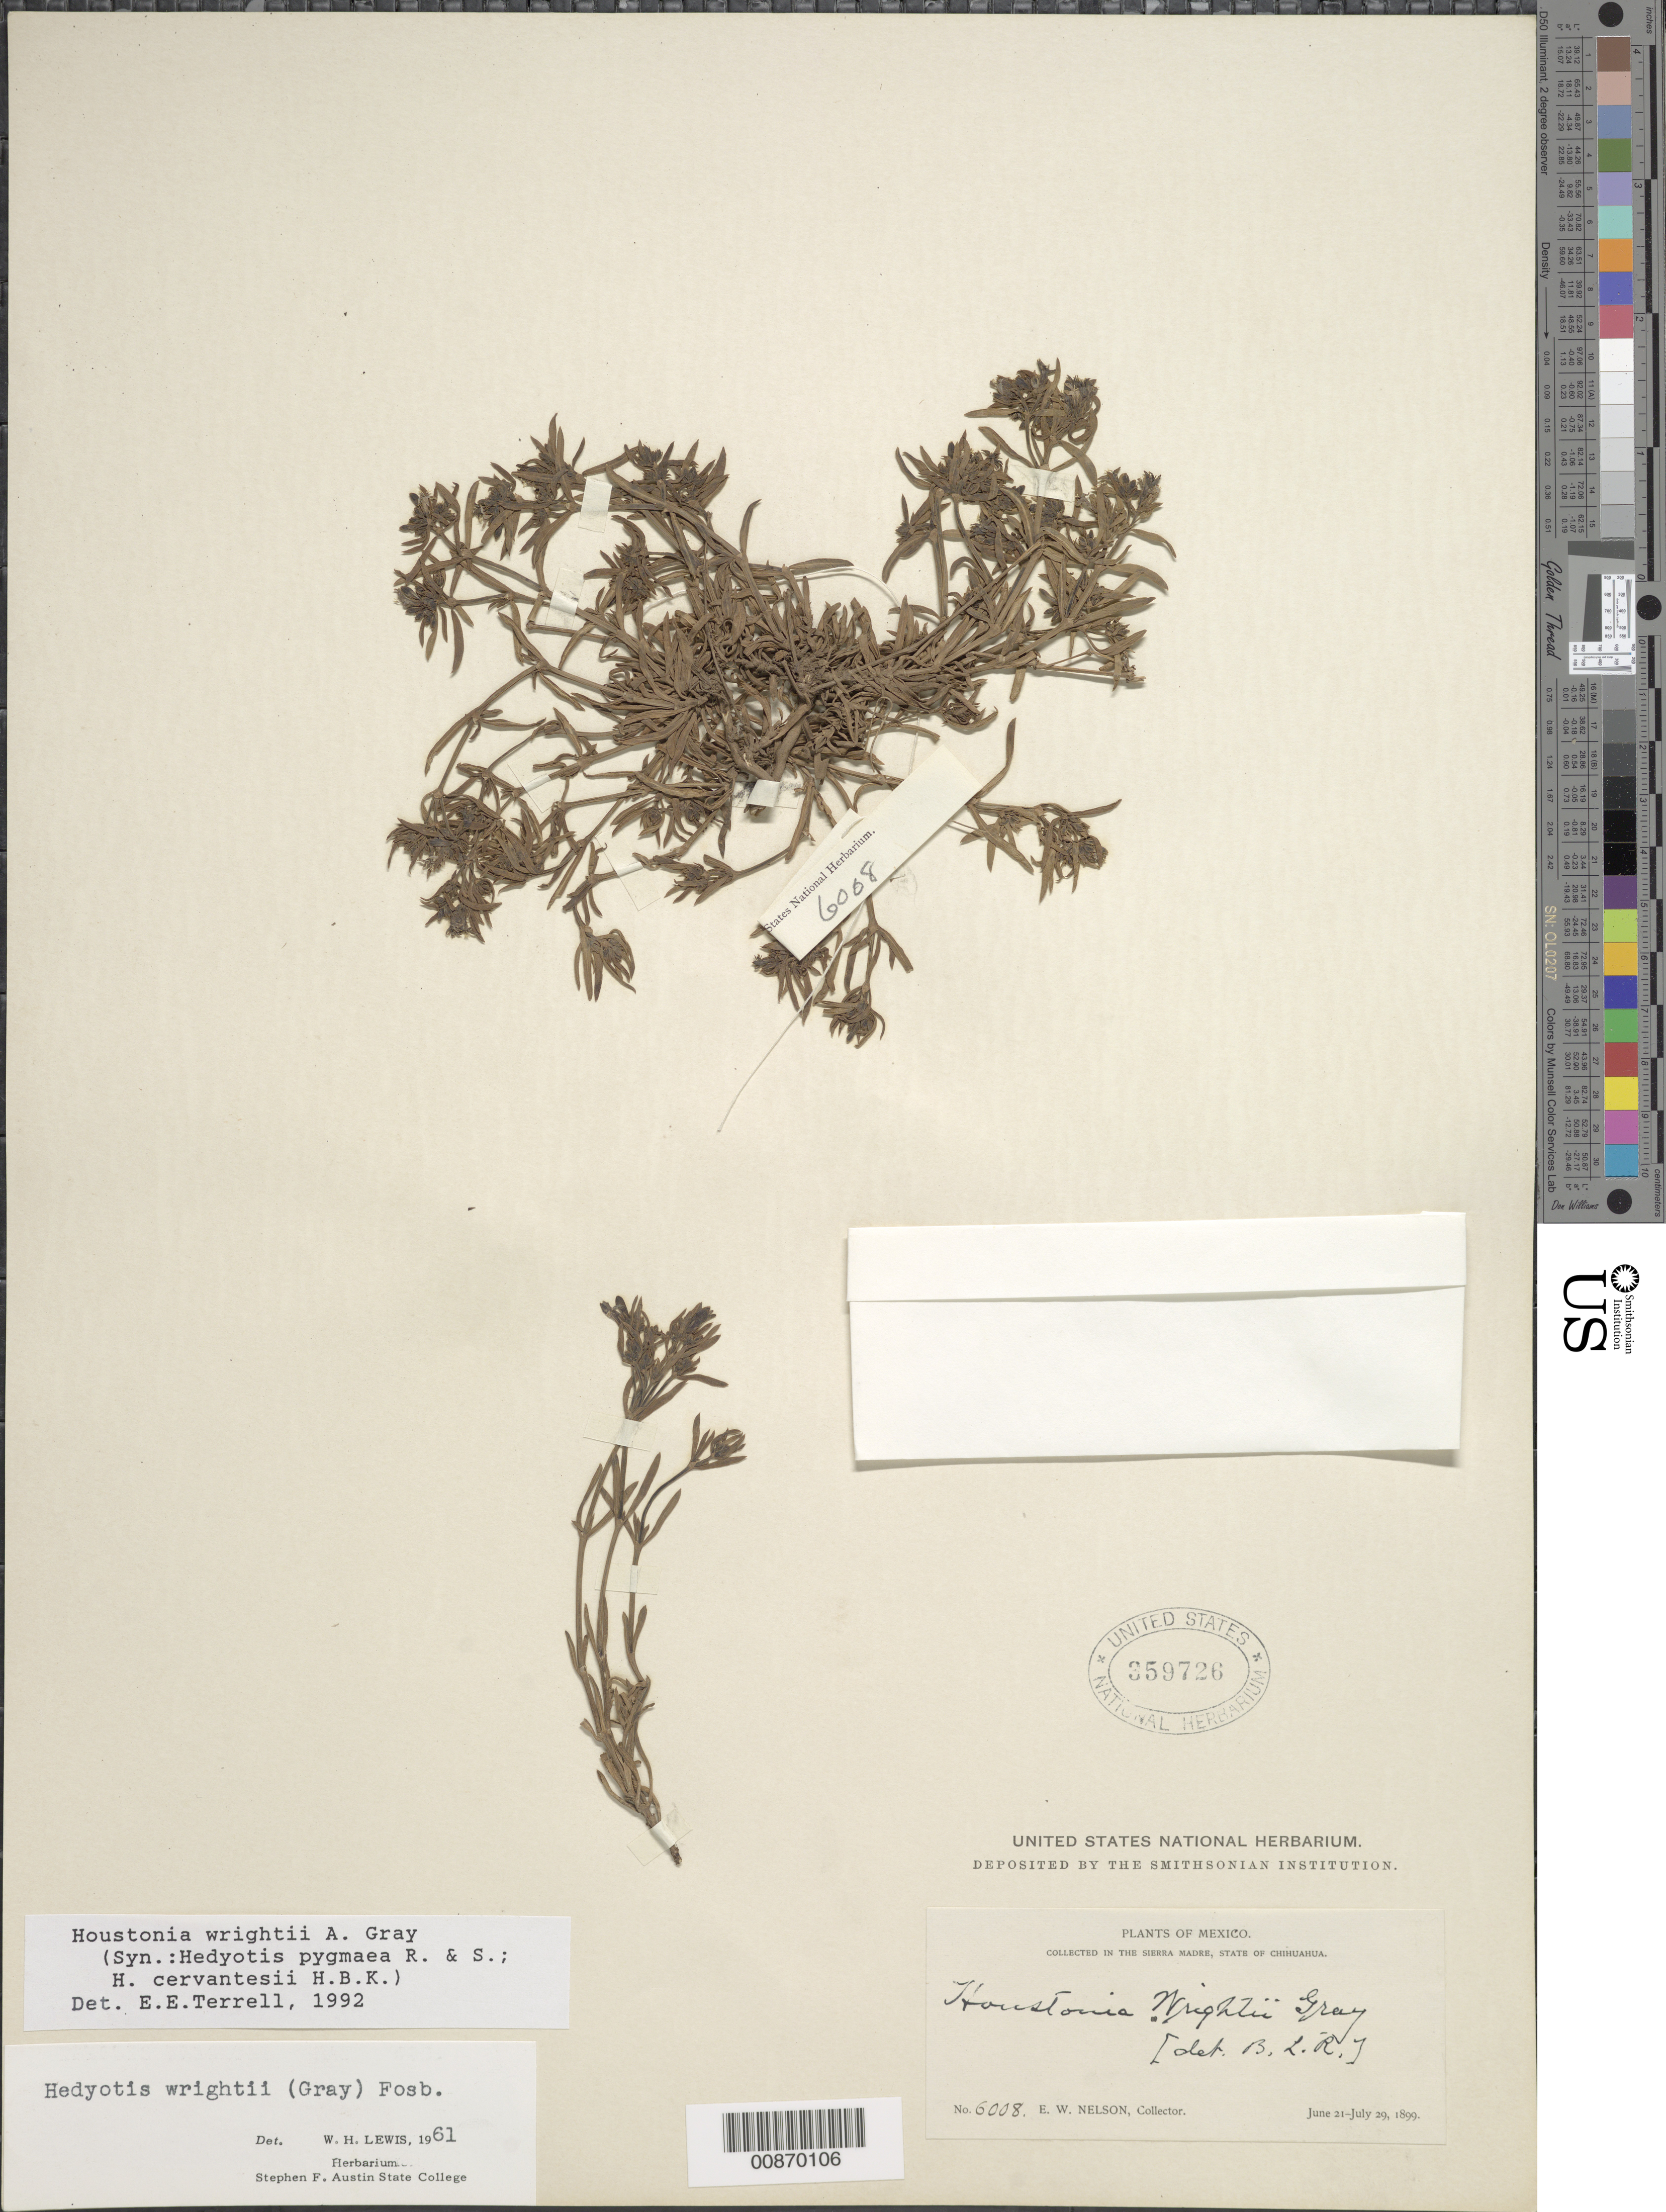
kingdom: Plantae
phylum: Tracheophyta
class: Magnoliopsida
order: Gentianales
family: Rubiaceae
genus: Houstonia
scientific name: Houstonia wrightii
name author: (A. Gray) A. Gray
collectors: E. W. Nelson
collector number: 6008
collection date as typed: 21 Jun 1899 to 29 Jul 1899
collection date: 1899-06-21/1899-07-29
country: Mexico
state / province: Chihuahua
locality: Sierra Madre, Chihuahua.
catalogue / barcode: US 359726